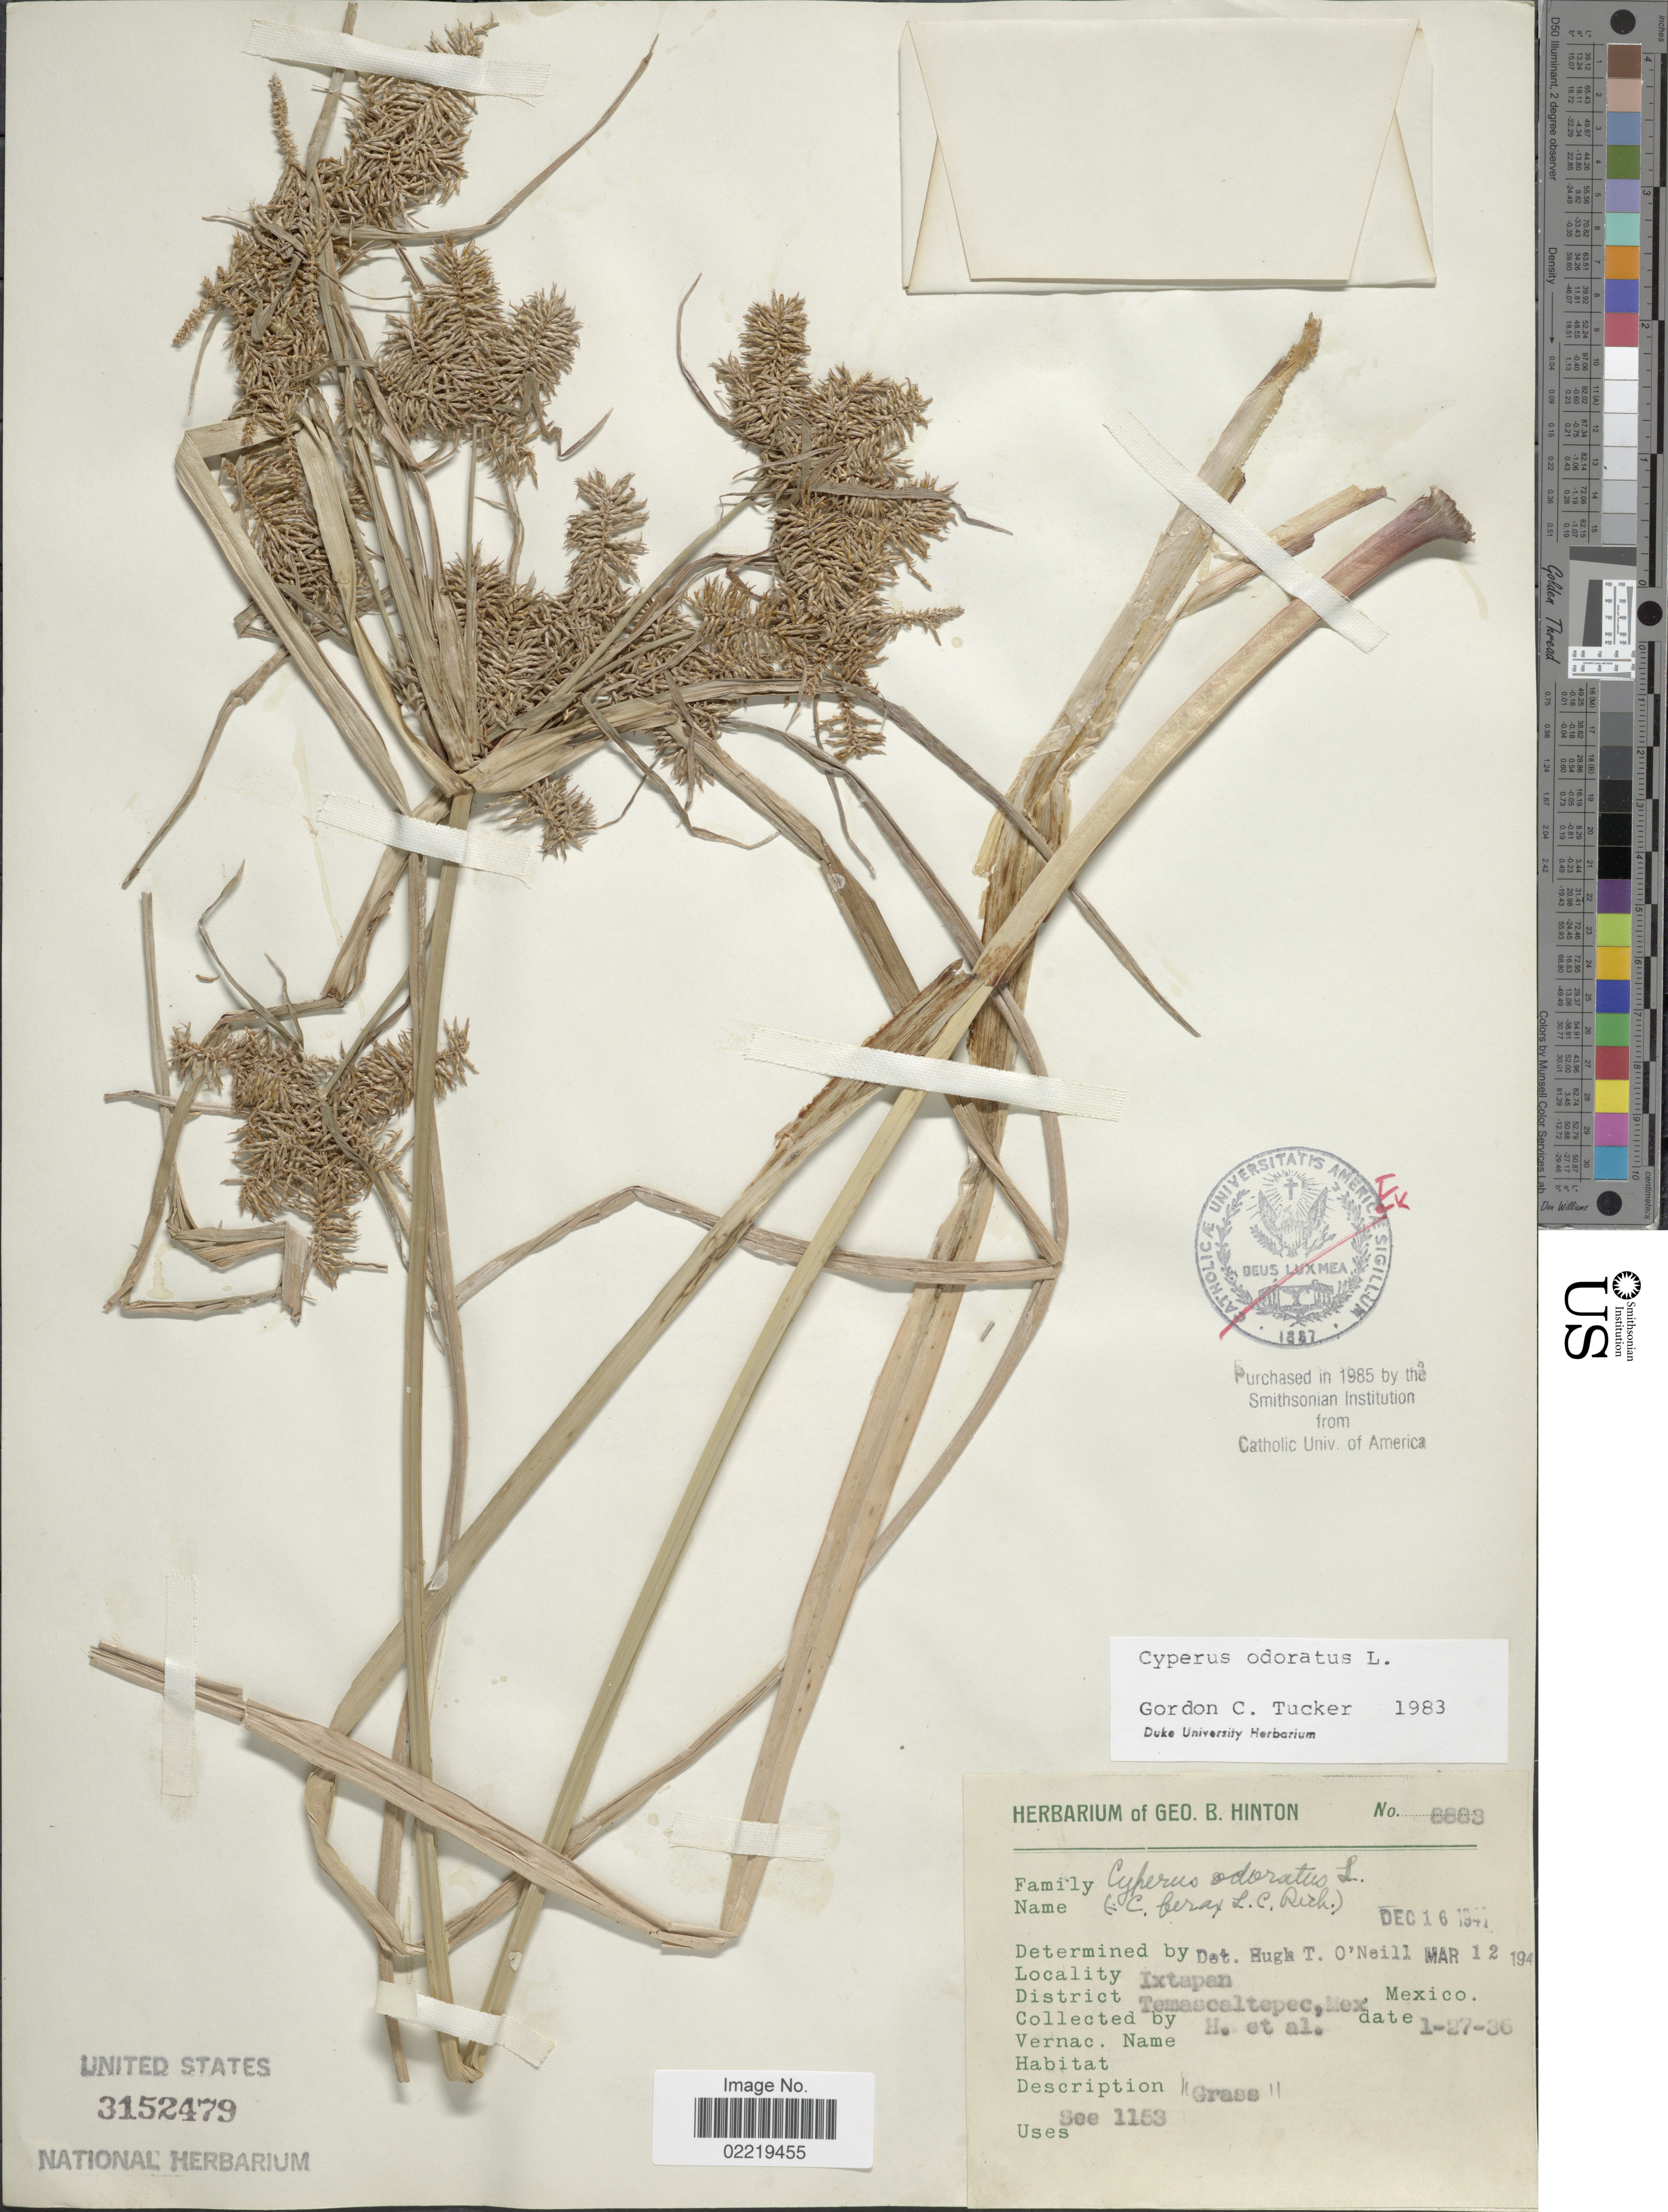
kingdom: Plantae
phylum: Tracheophyta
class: Liliopsida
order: Poales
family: Cyperaceae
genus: Cyperus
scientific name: Cyperus odoratus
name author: L.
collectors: G. B. Hinton & et al.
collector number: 8883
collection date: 1936-01-27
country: Mexico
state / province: México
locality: Ixtapan, District Temascaltepec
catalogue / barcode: US 3152479